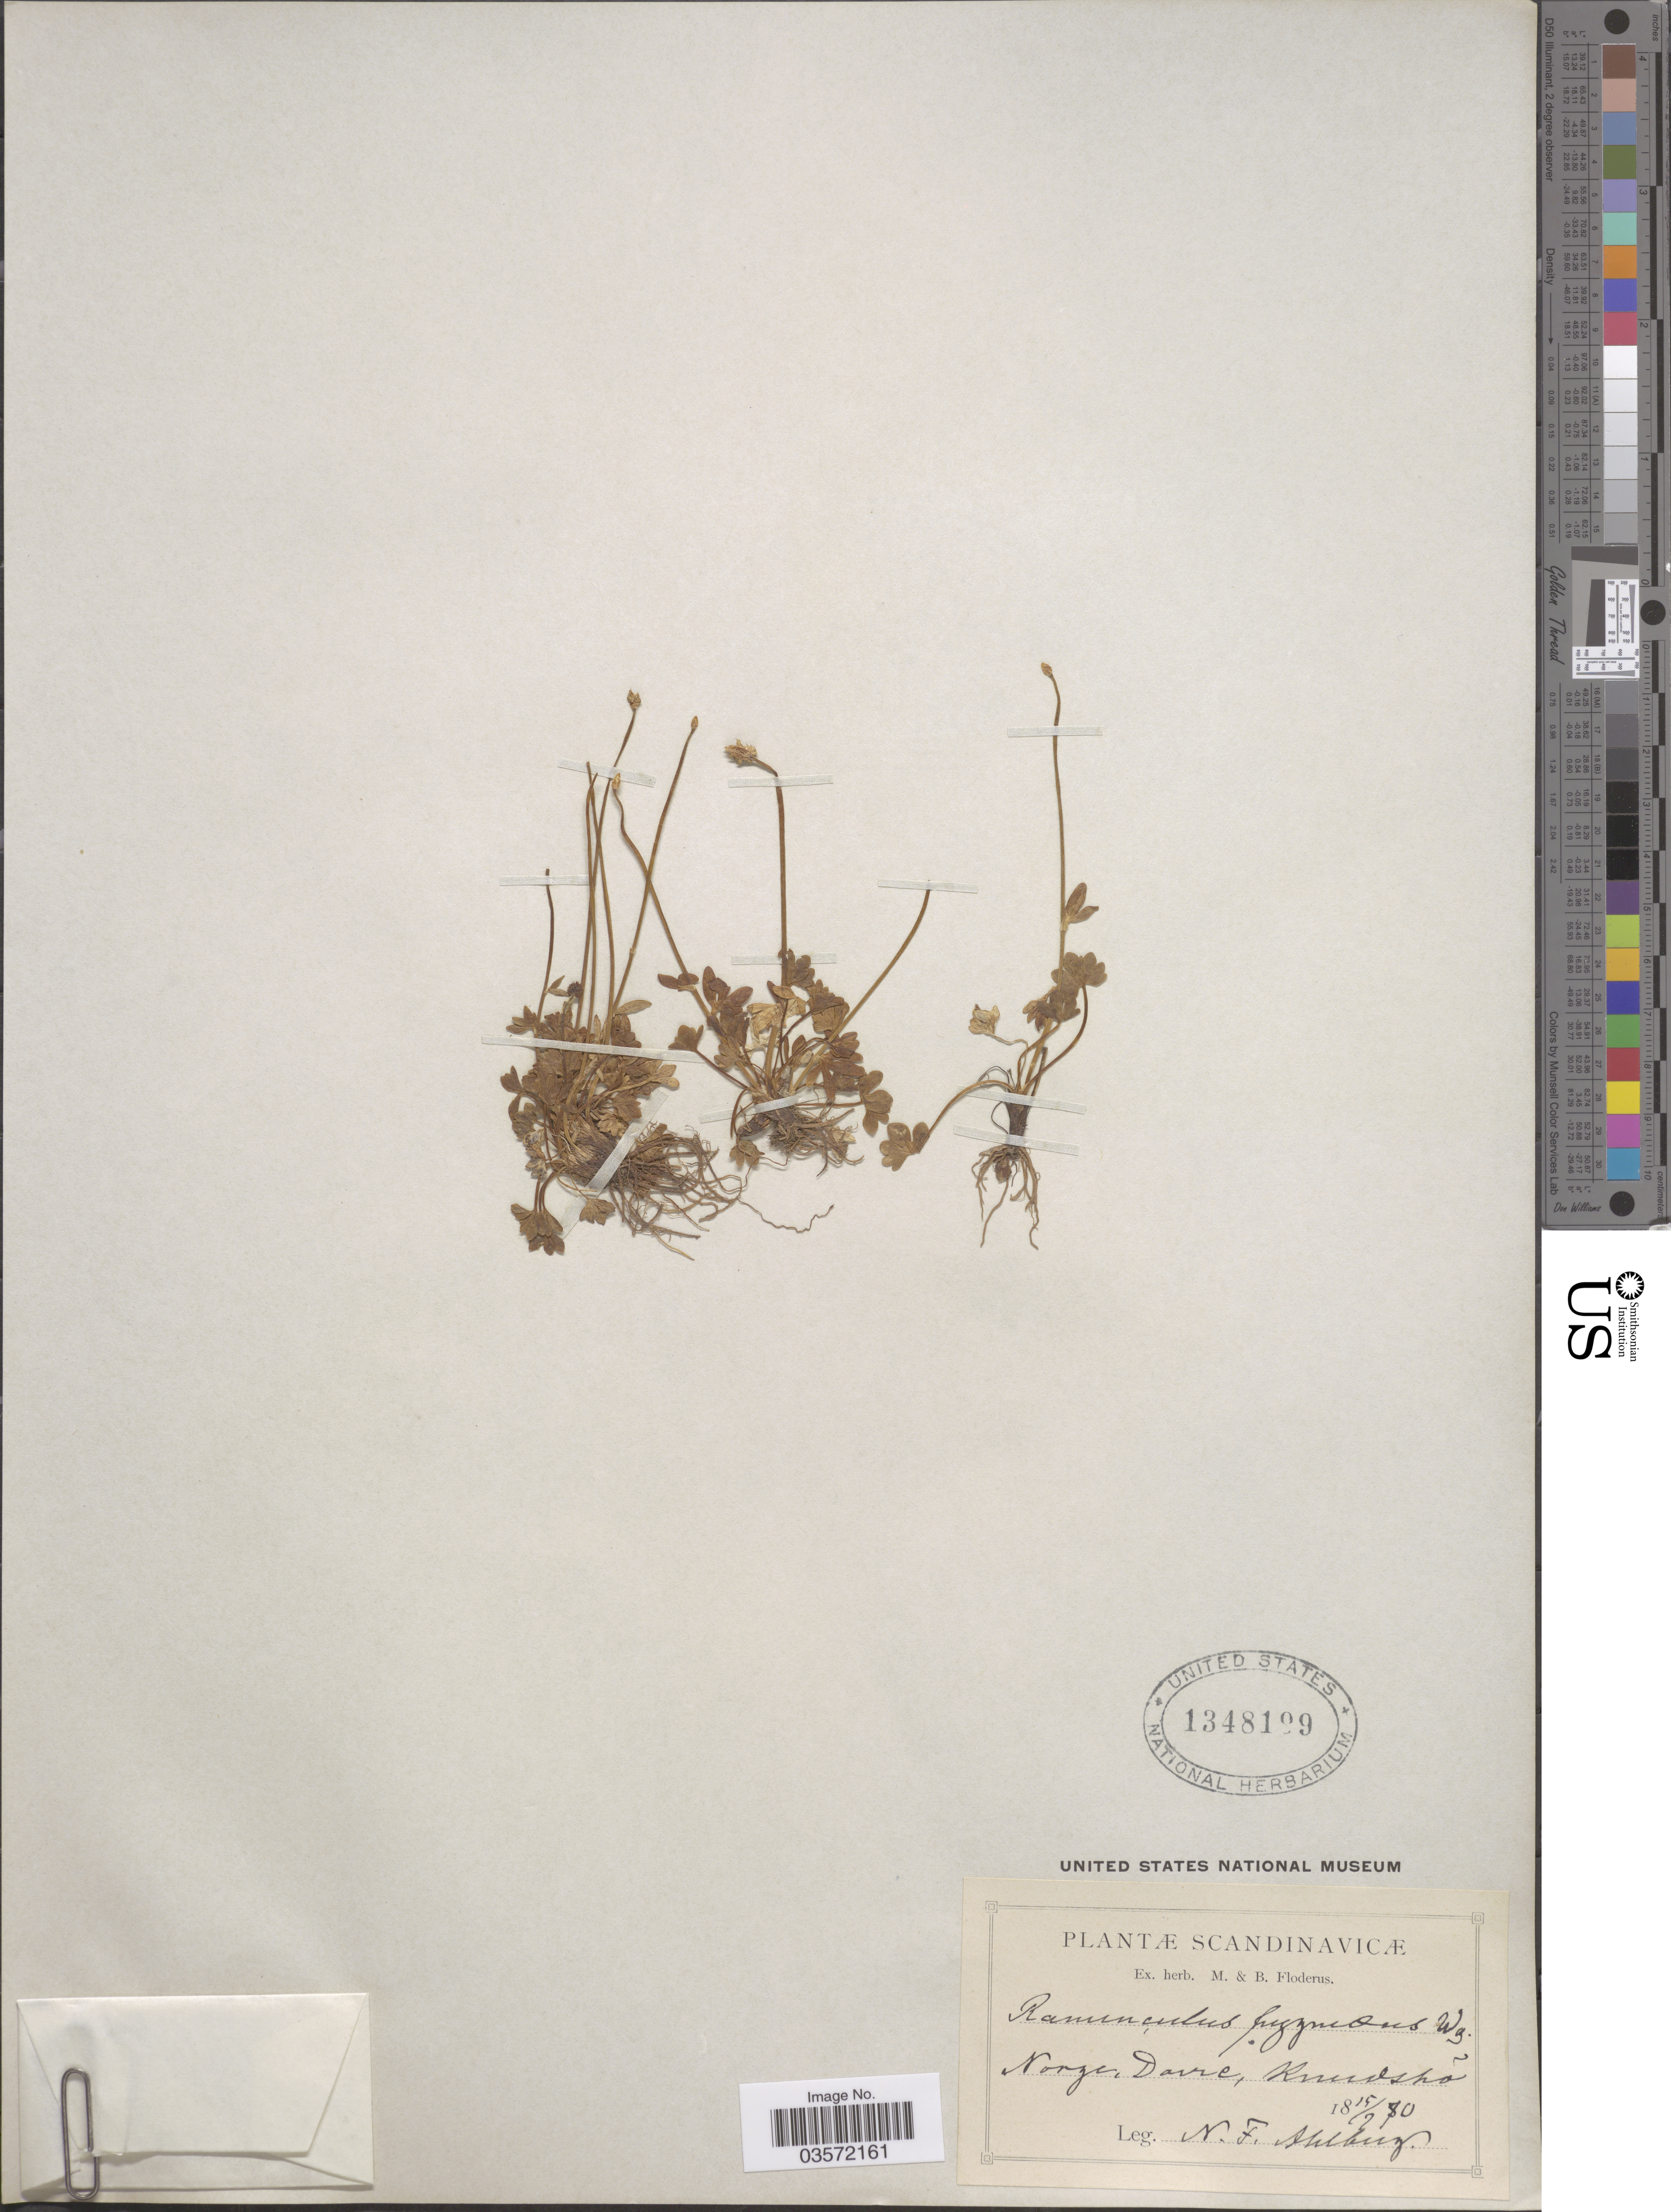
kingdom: Plantae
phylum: Tracheophyta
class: Magnoliopsida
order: Ranunculales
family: Ranunculaceae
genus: Ranunculus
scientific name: Ranunculus pygmaeus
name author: Wahlenb.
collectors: N. Ahlberg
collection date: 1870-07-15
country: Norway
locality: Scandinavicæ. Norge: Dovre, Knudshö.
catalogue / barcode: US 1348199